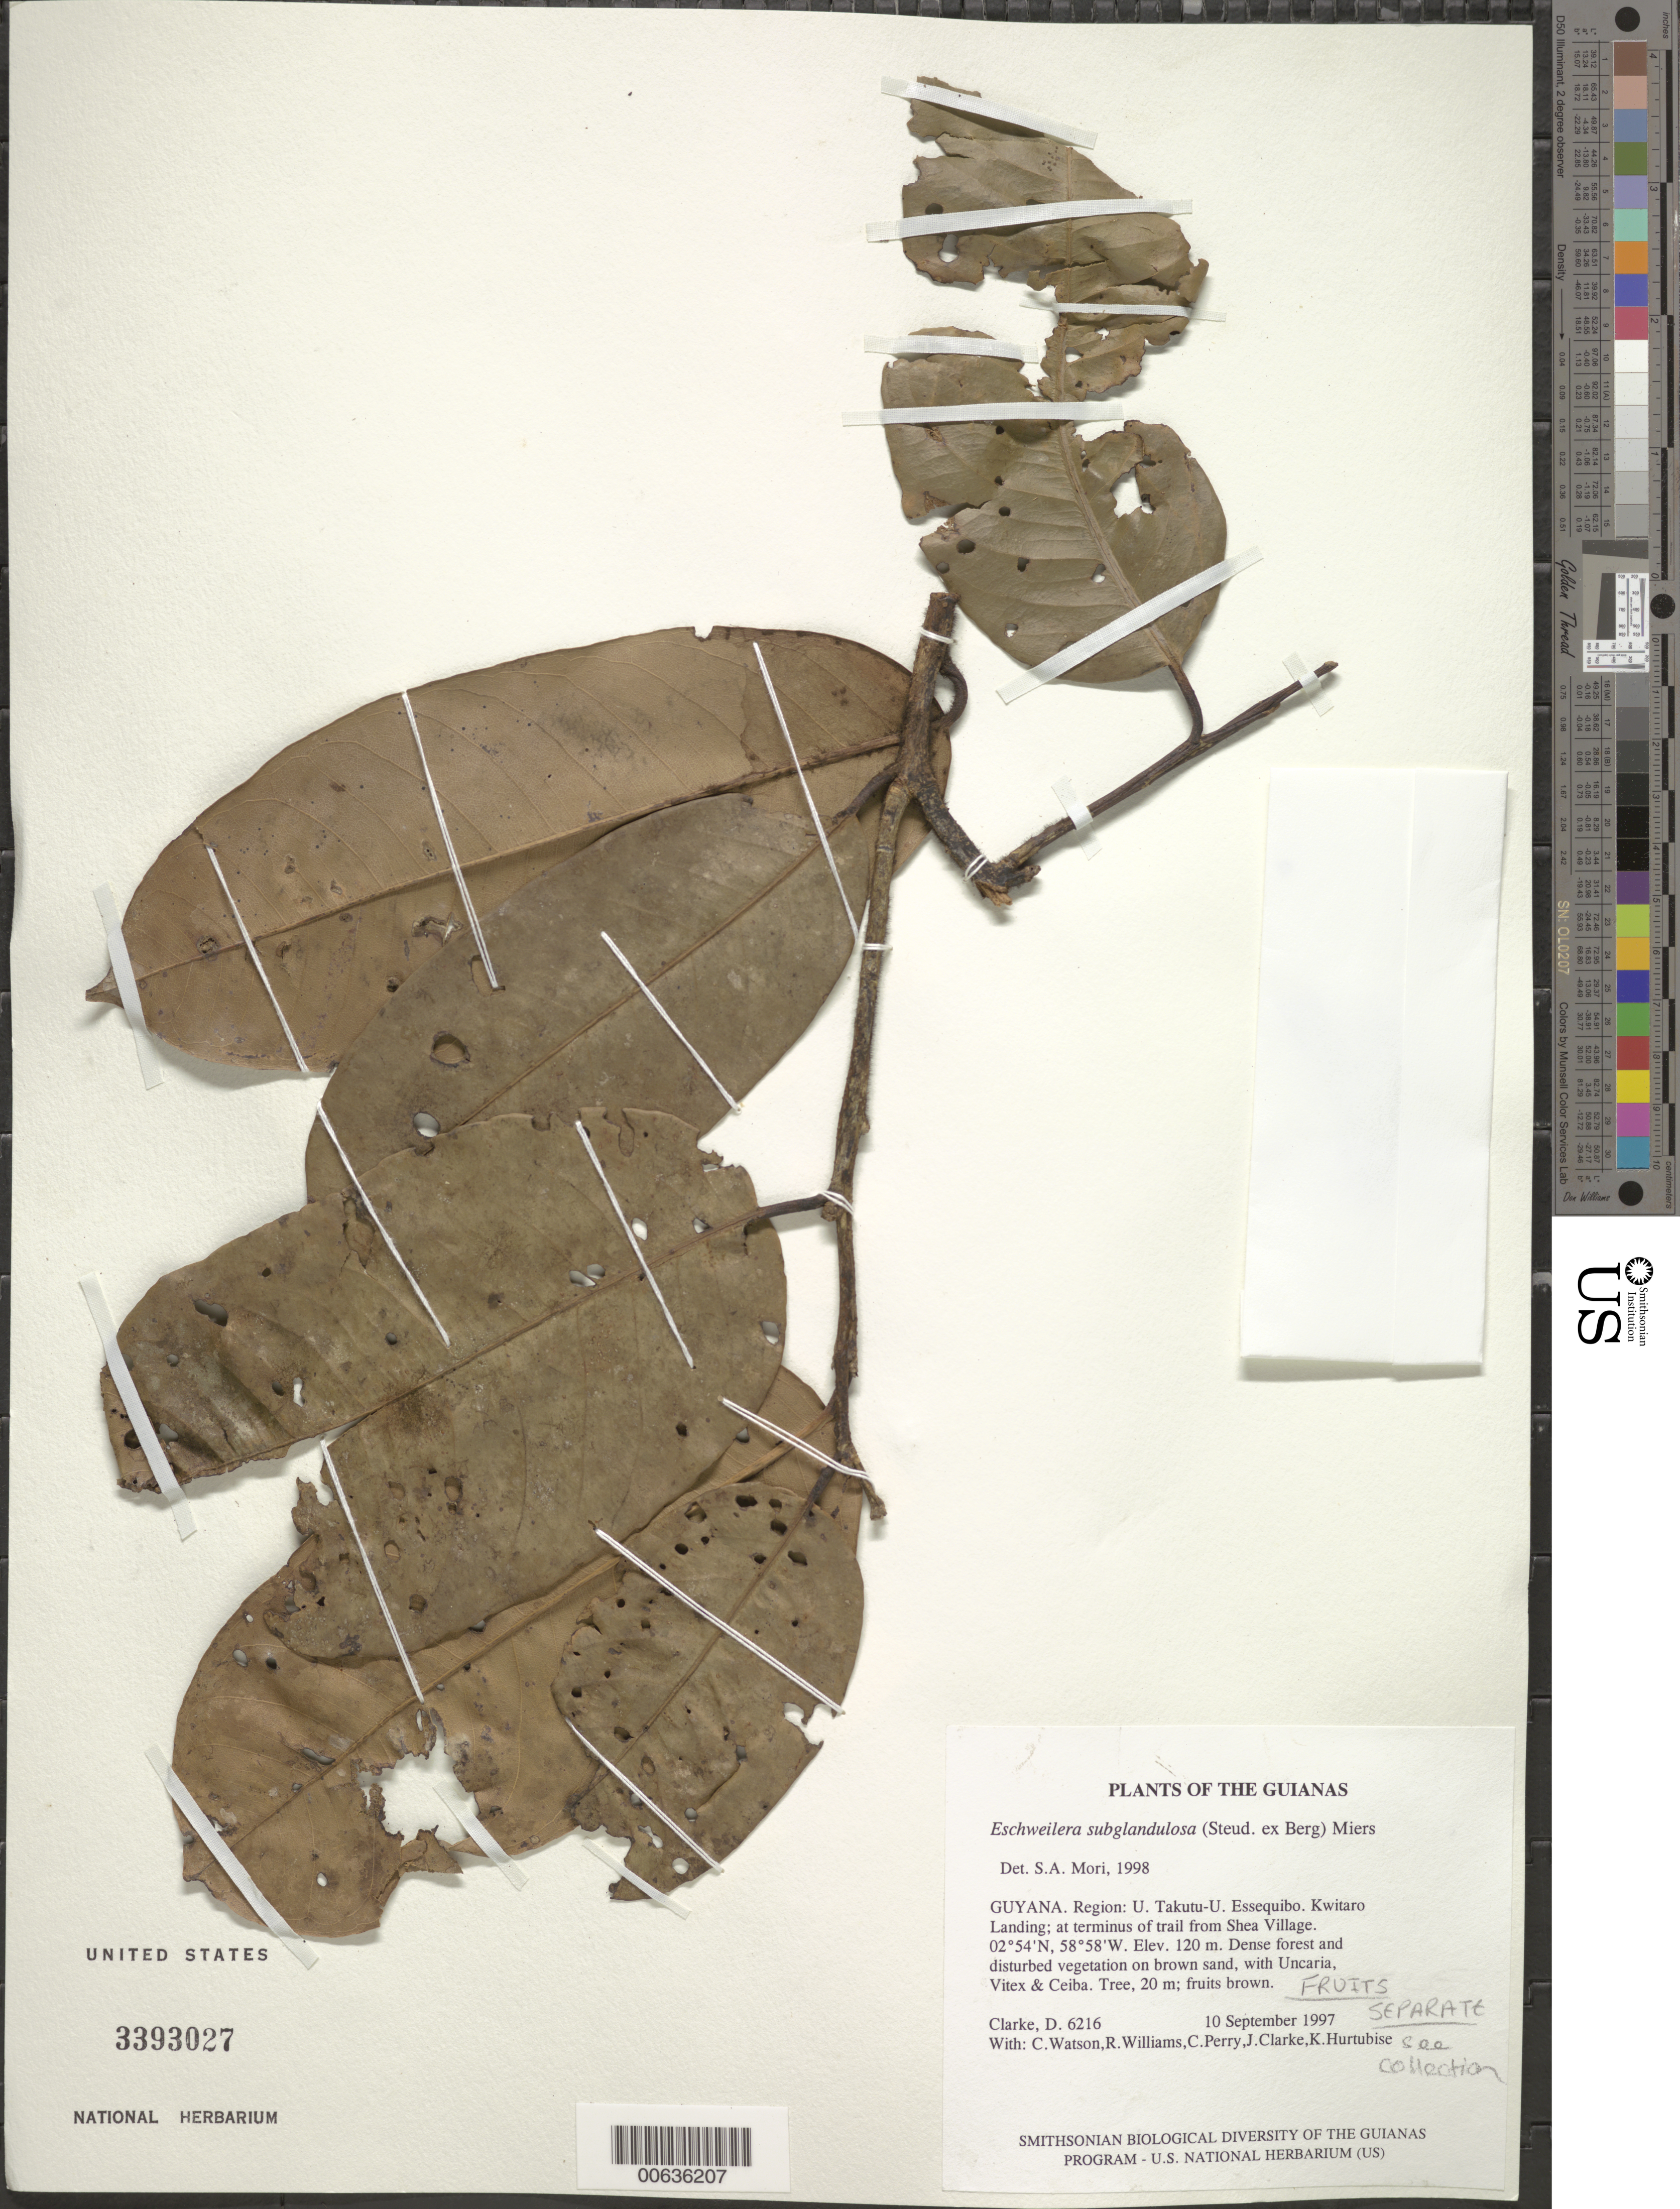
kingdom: Plantae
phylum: Tracheophyta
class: Magnoliopsida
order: Ericales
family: Lecythidaceae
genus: Eschweilera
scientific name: Eschweilera subglandulosa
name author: (Steud. ex Berg) Miers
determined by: Mori, Scott A.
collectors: H. D. Clarke, C. Watson, R. Williams, C. Perry, J. Clarke & K. Hurtubise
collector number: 6216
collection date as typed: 10 September 1997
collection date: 1997-09-10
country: Guyana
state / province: U. Takutu-U. Essequibo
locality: Kwitaro Landing; at terminus of trail from Shea Village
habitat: Dense forest and disturbed vegetation on brown sand, with Uncaria, Vitex & Ceiba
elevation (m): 120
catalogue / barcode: US 3393027